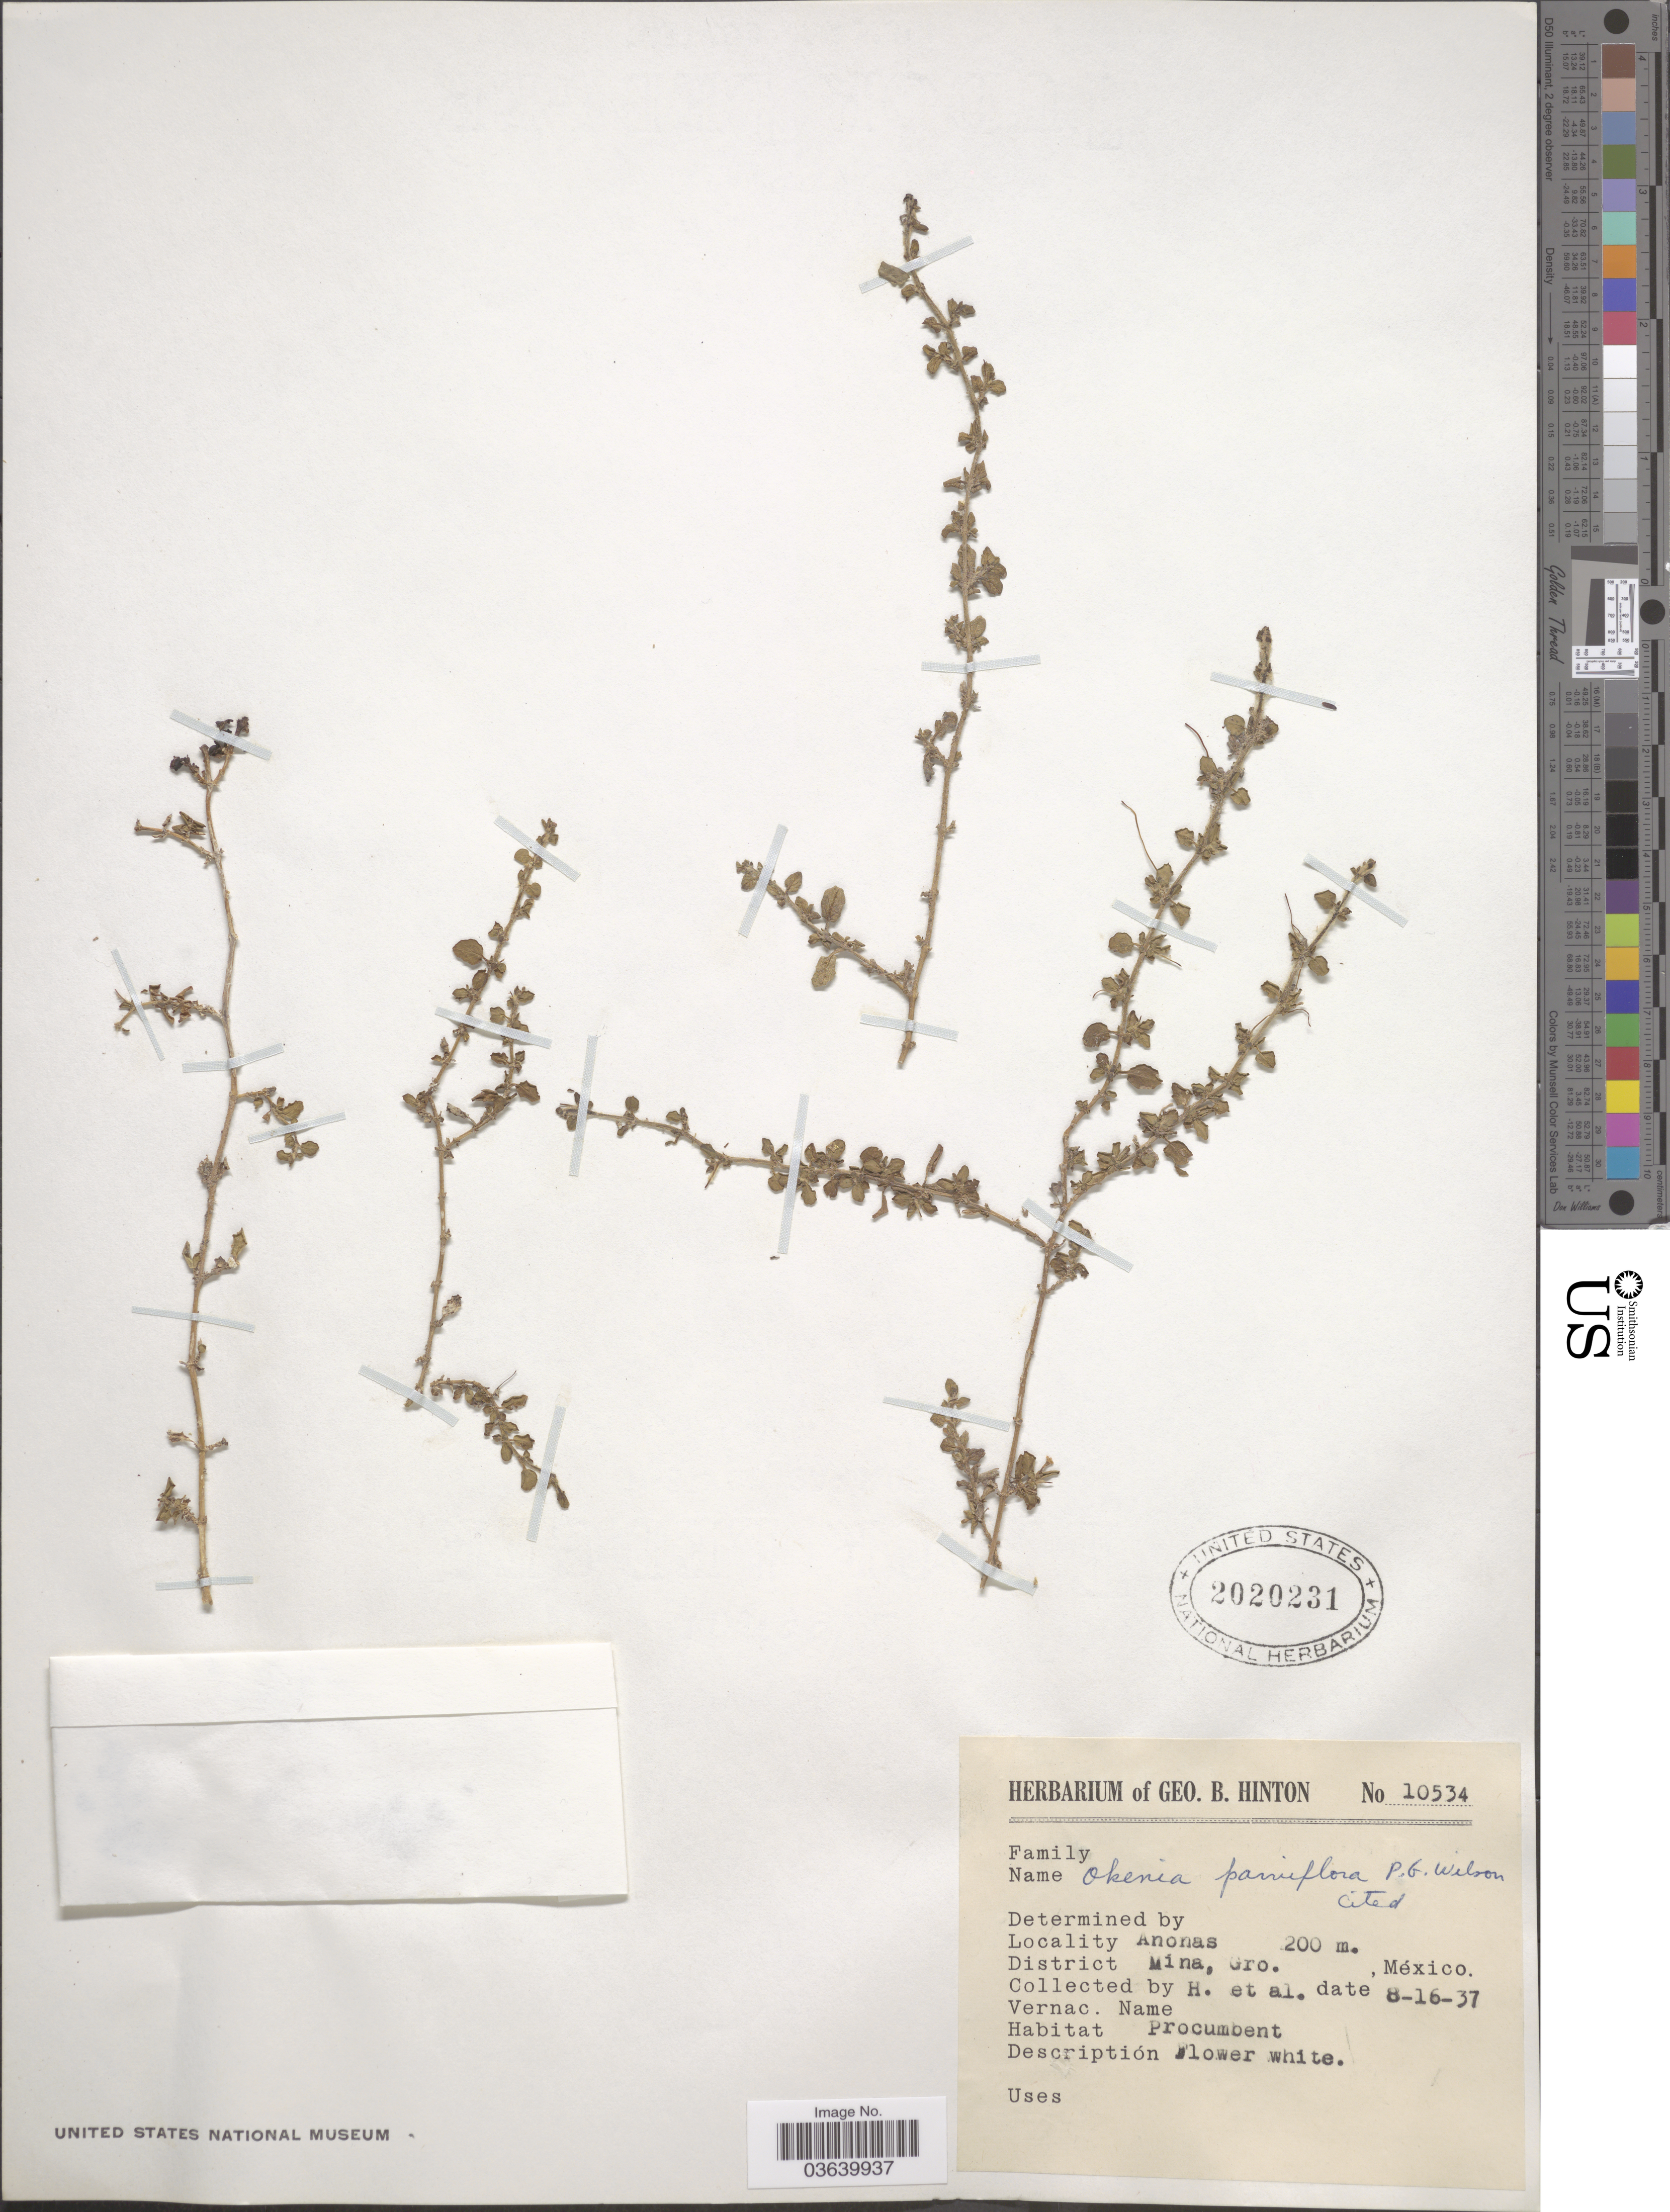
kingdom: Plantae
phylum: Tracheophyta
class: Magnoliopsida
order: Caryophyllales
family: Nyctaginaceae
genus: Okenia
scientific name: Okenia parviflora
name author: Paul G. Wilson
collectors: G. B. Hinton & et al.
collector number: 10534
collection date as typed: Transcribed d/m/y: 16/8/37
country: Mexico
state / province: Guerrero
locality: Anonas. District Mina.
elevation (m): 200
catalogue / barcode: US 2020231